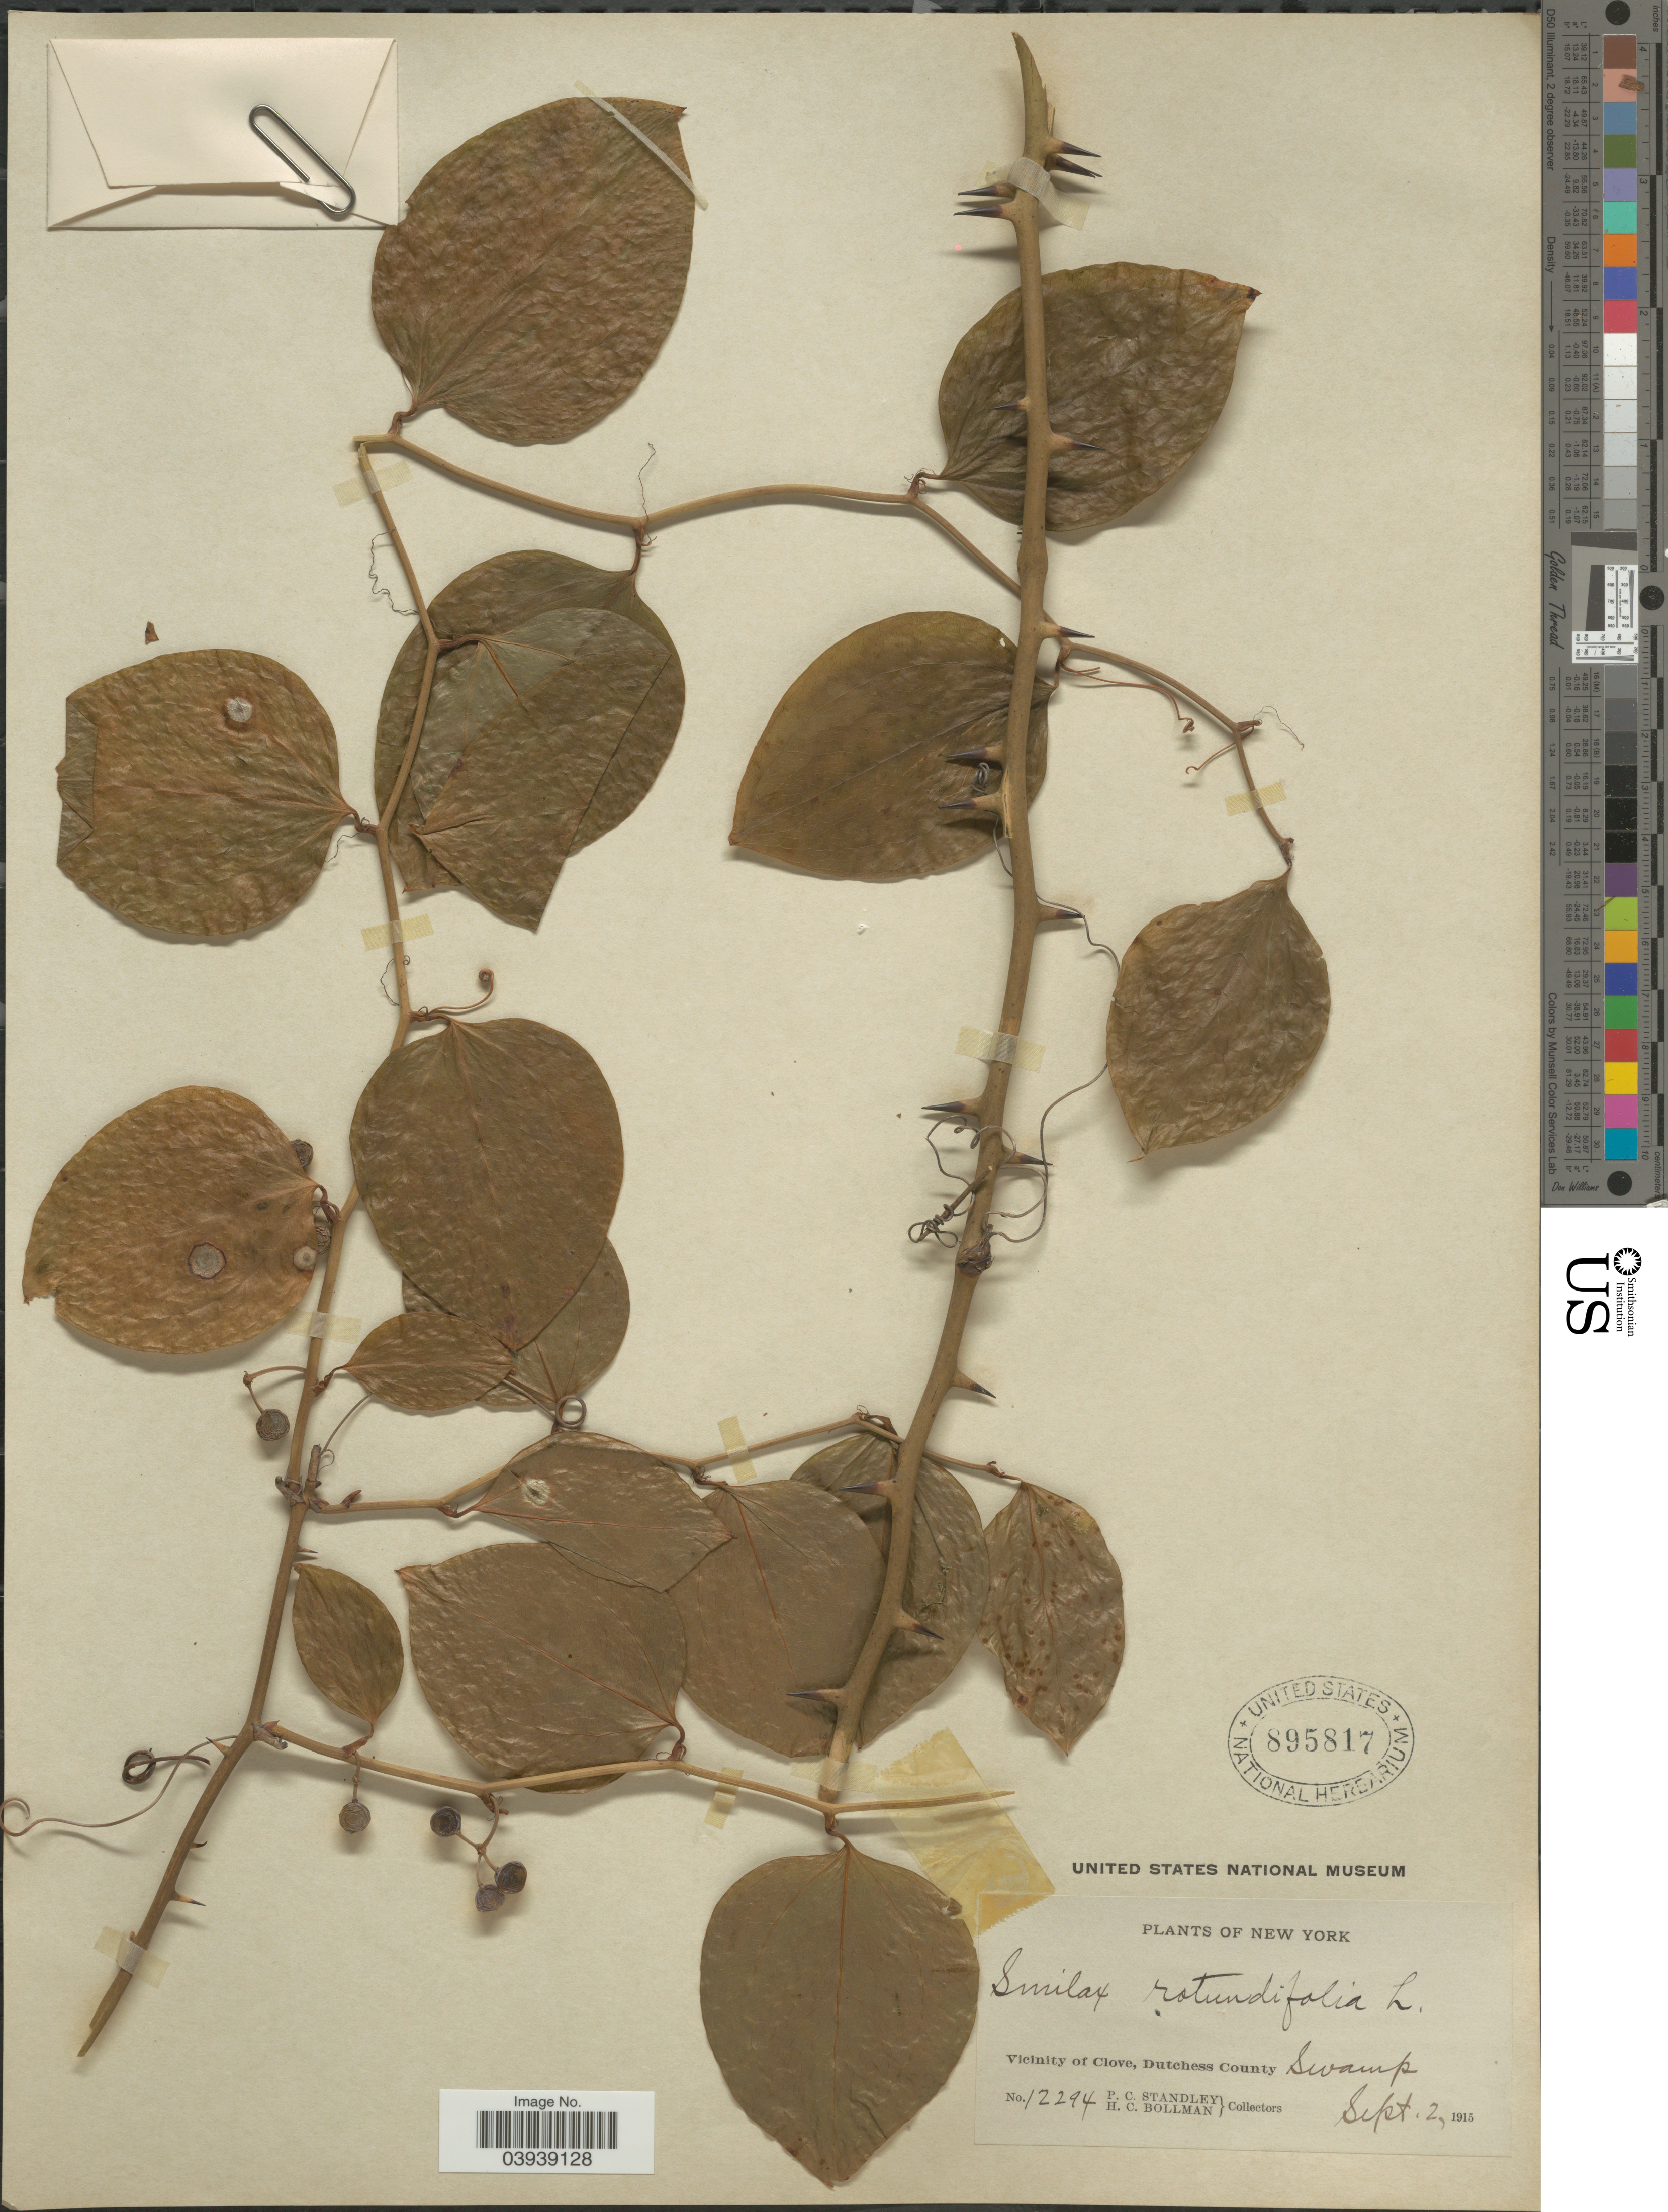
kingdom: Plantae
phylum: Tracheophyta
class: Liliopsida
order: Liliales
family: Smilacaceae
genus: Smilax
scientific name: Smilax rotundifolia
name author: L.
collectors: P. C. Standley & H. C. Bollman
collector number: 12294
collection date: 1915-09-02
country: United States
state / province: New York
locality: Vicinity of Clove, Dutchess County Swamp.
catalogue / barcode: US 895817